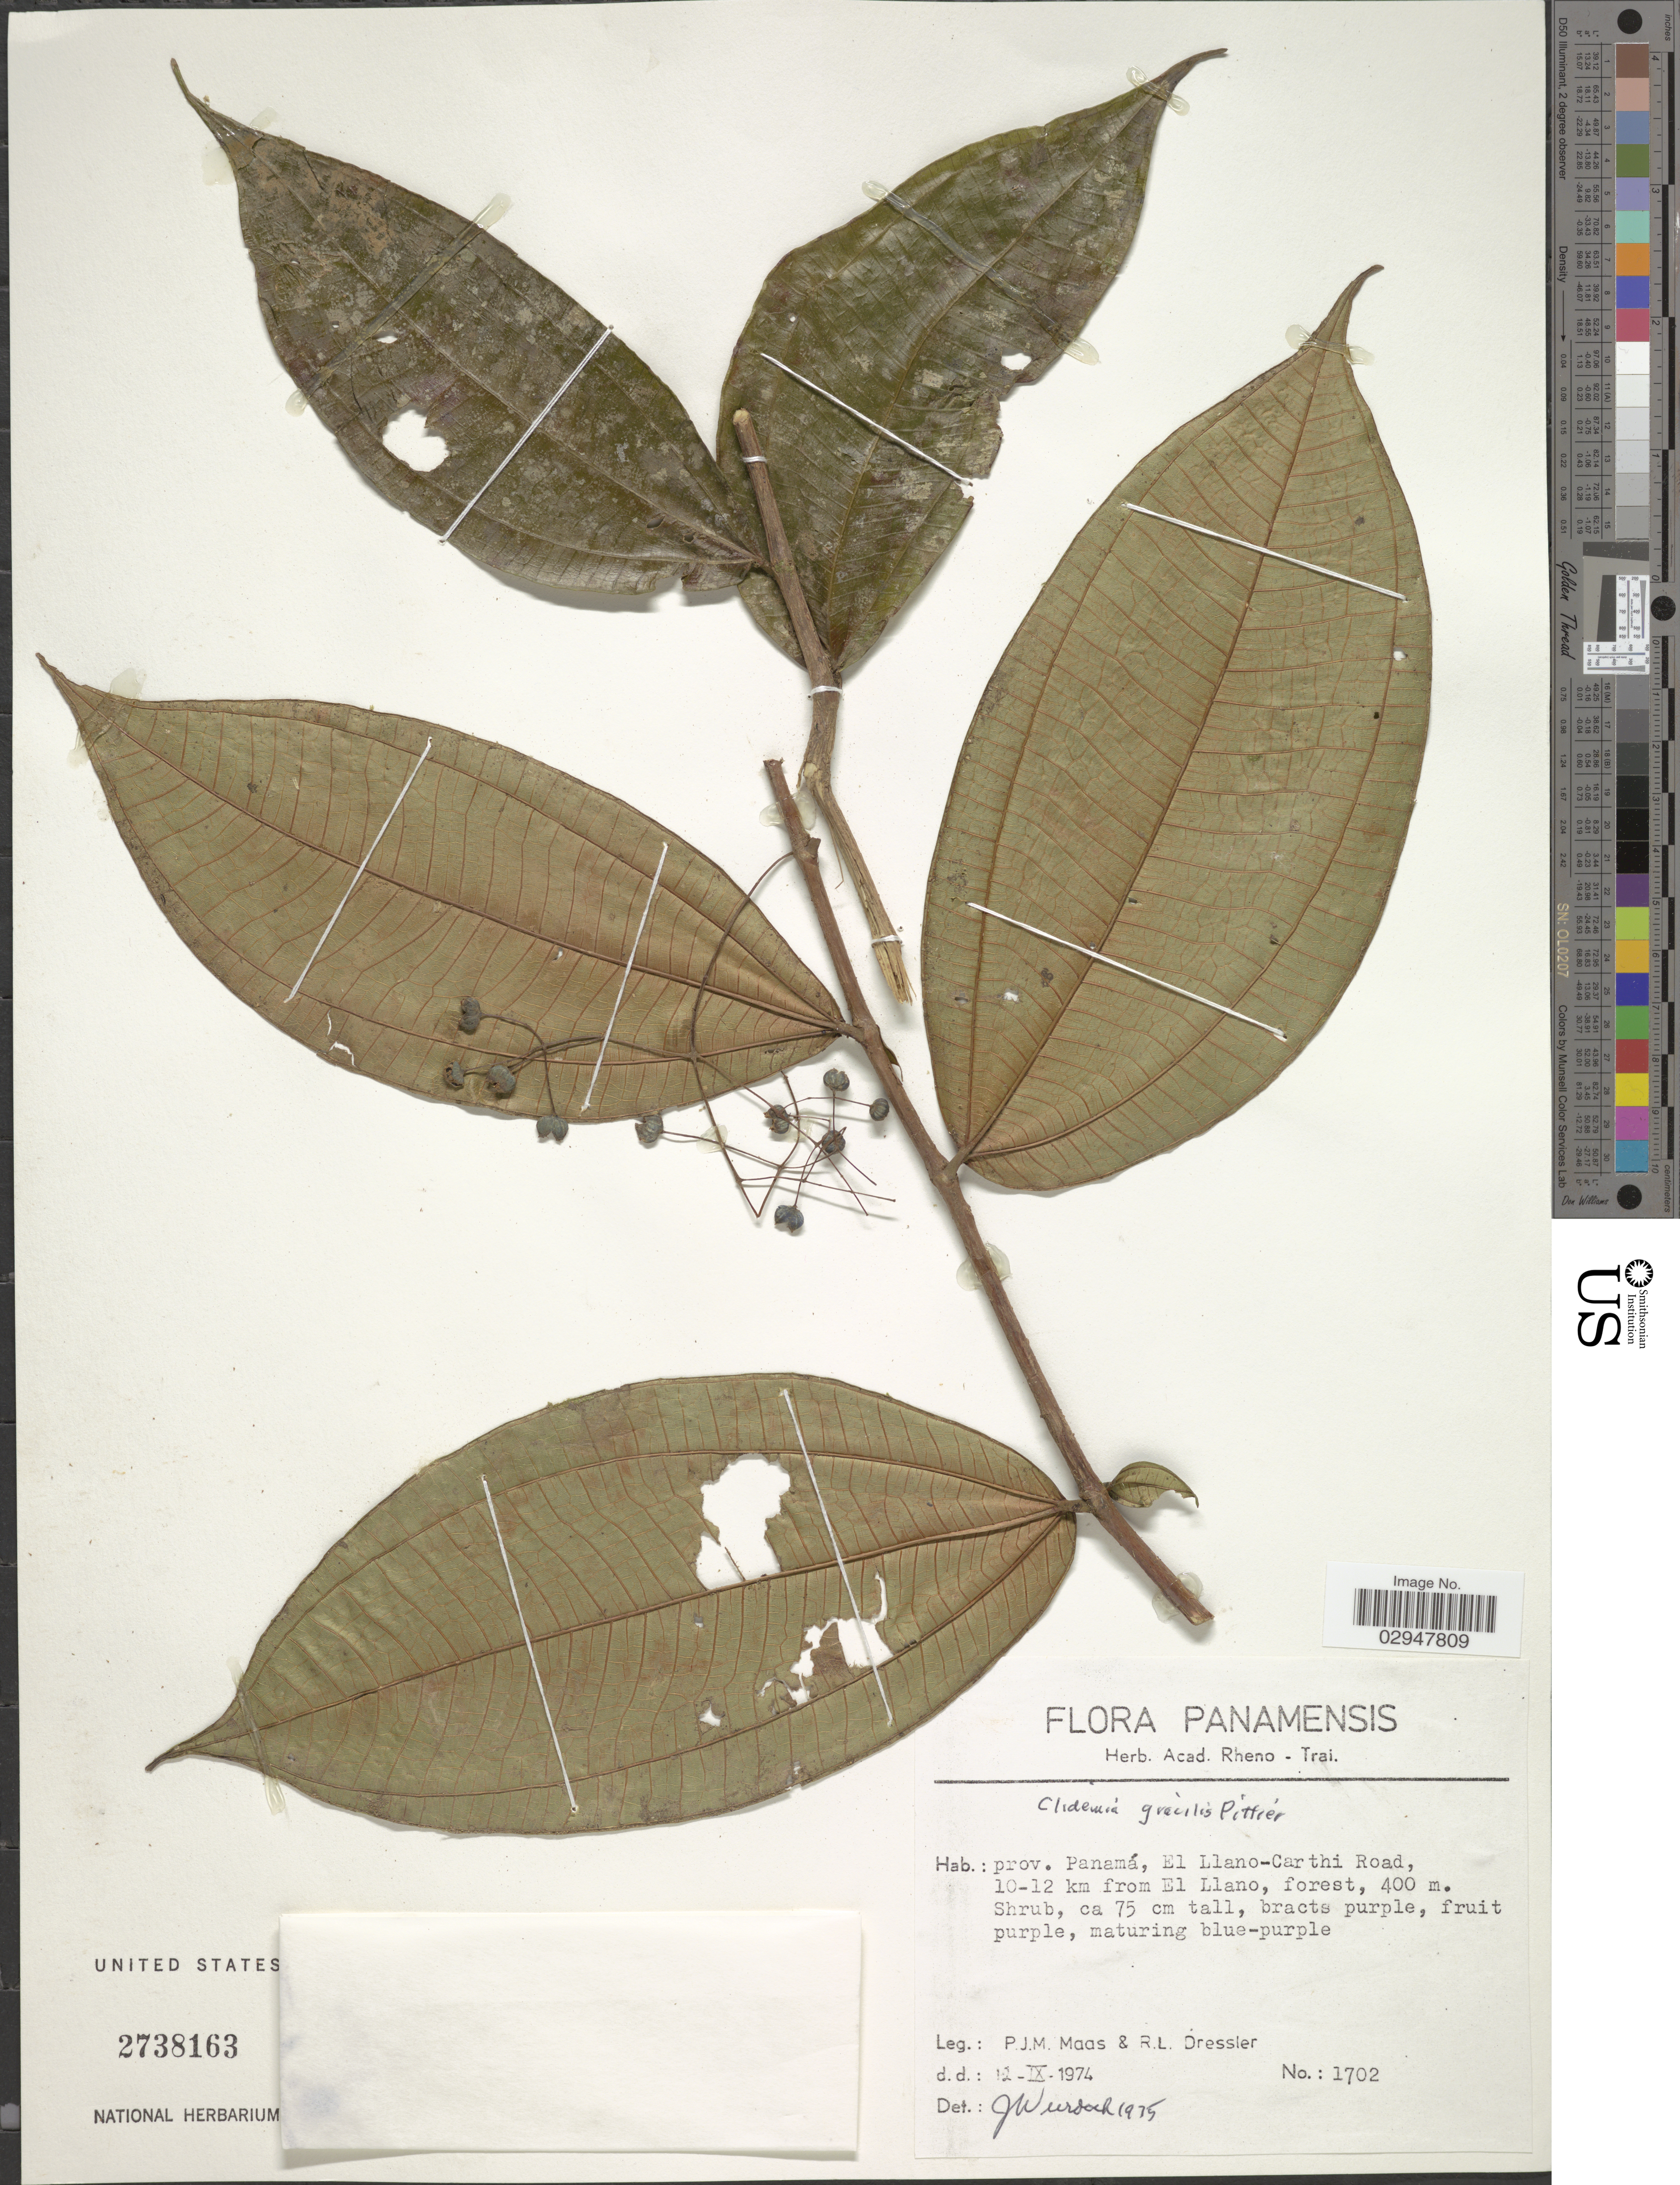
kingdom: Plantae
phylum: Tracheophyta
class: Magnoliopsida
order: Myrtales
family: Melastomataceae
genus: Clidemia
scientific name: Clidemia gracilis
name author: Pittier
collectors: P. Maas & R. Dressler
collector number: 1702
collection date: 1974-09-12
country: Panama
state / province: Panamá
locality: El Llano-Carthi Road, 10-12 km from El Llano, forest.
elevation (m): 400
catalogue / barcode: US 2738163